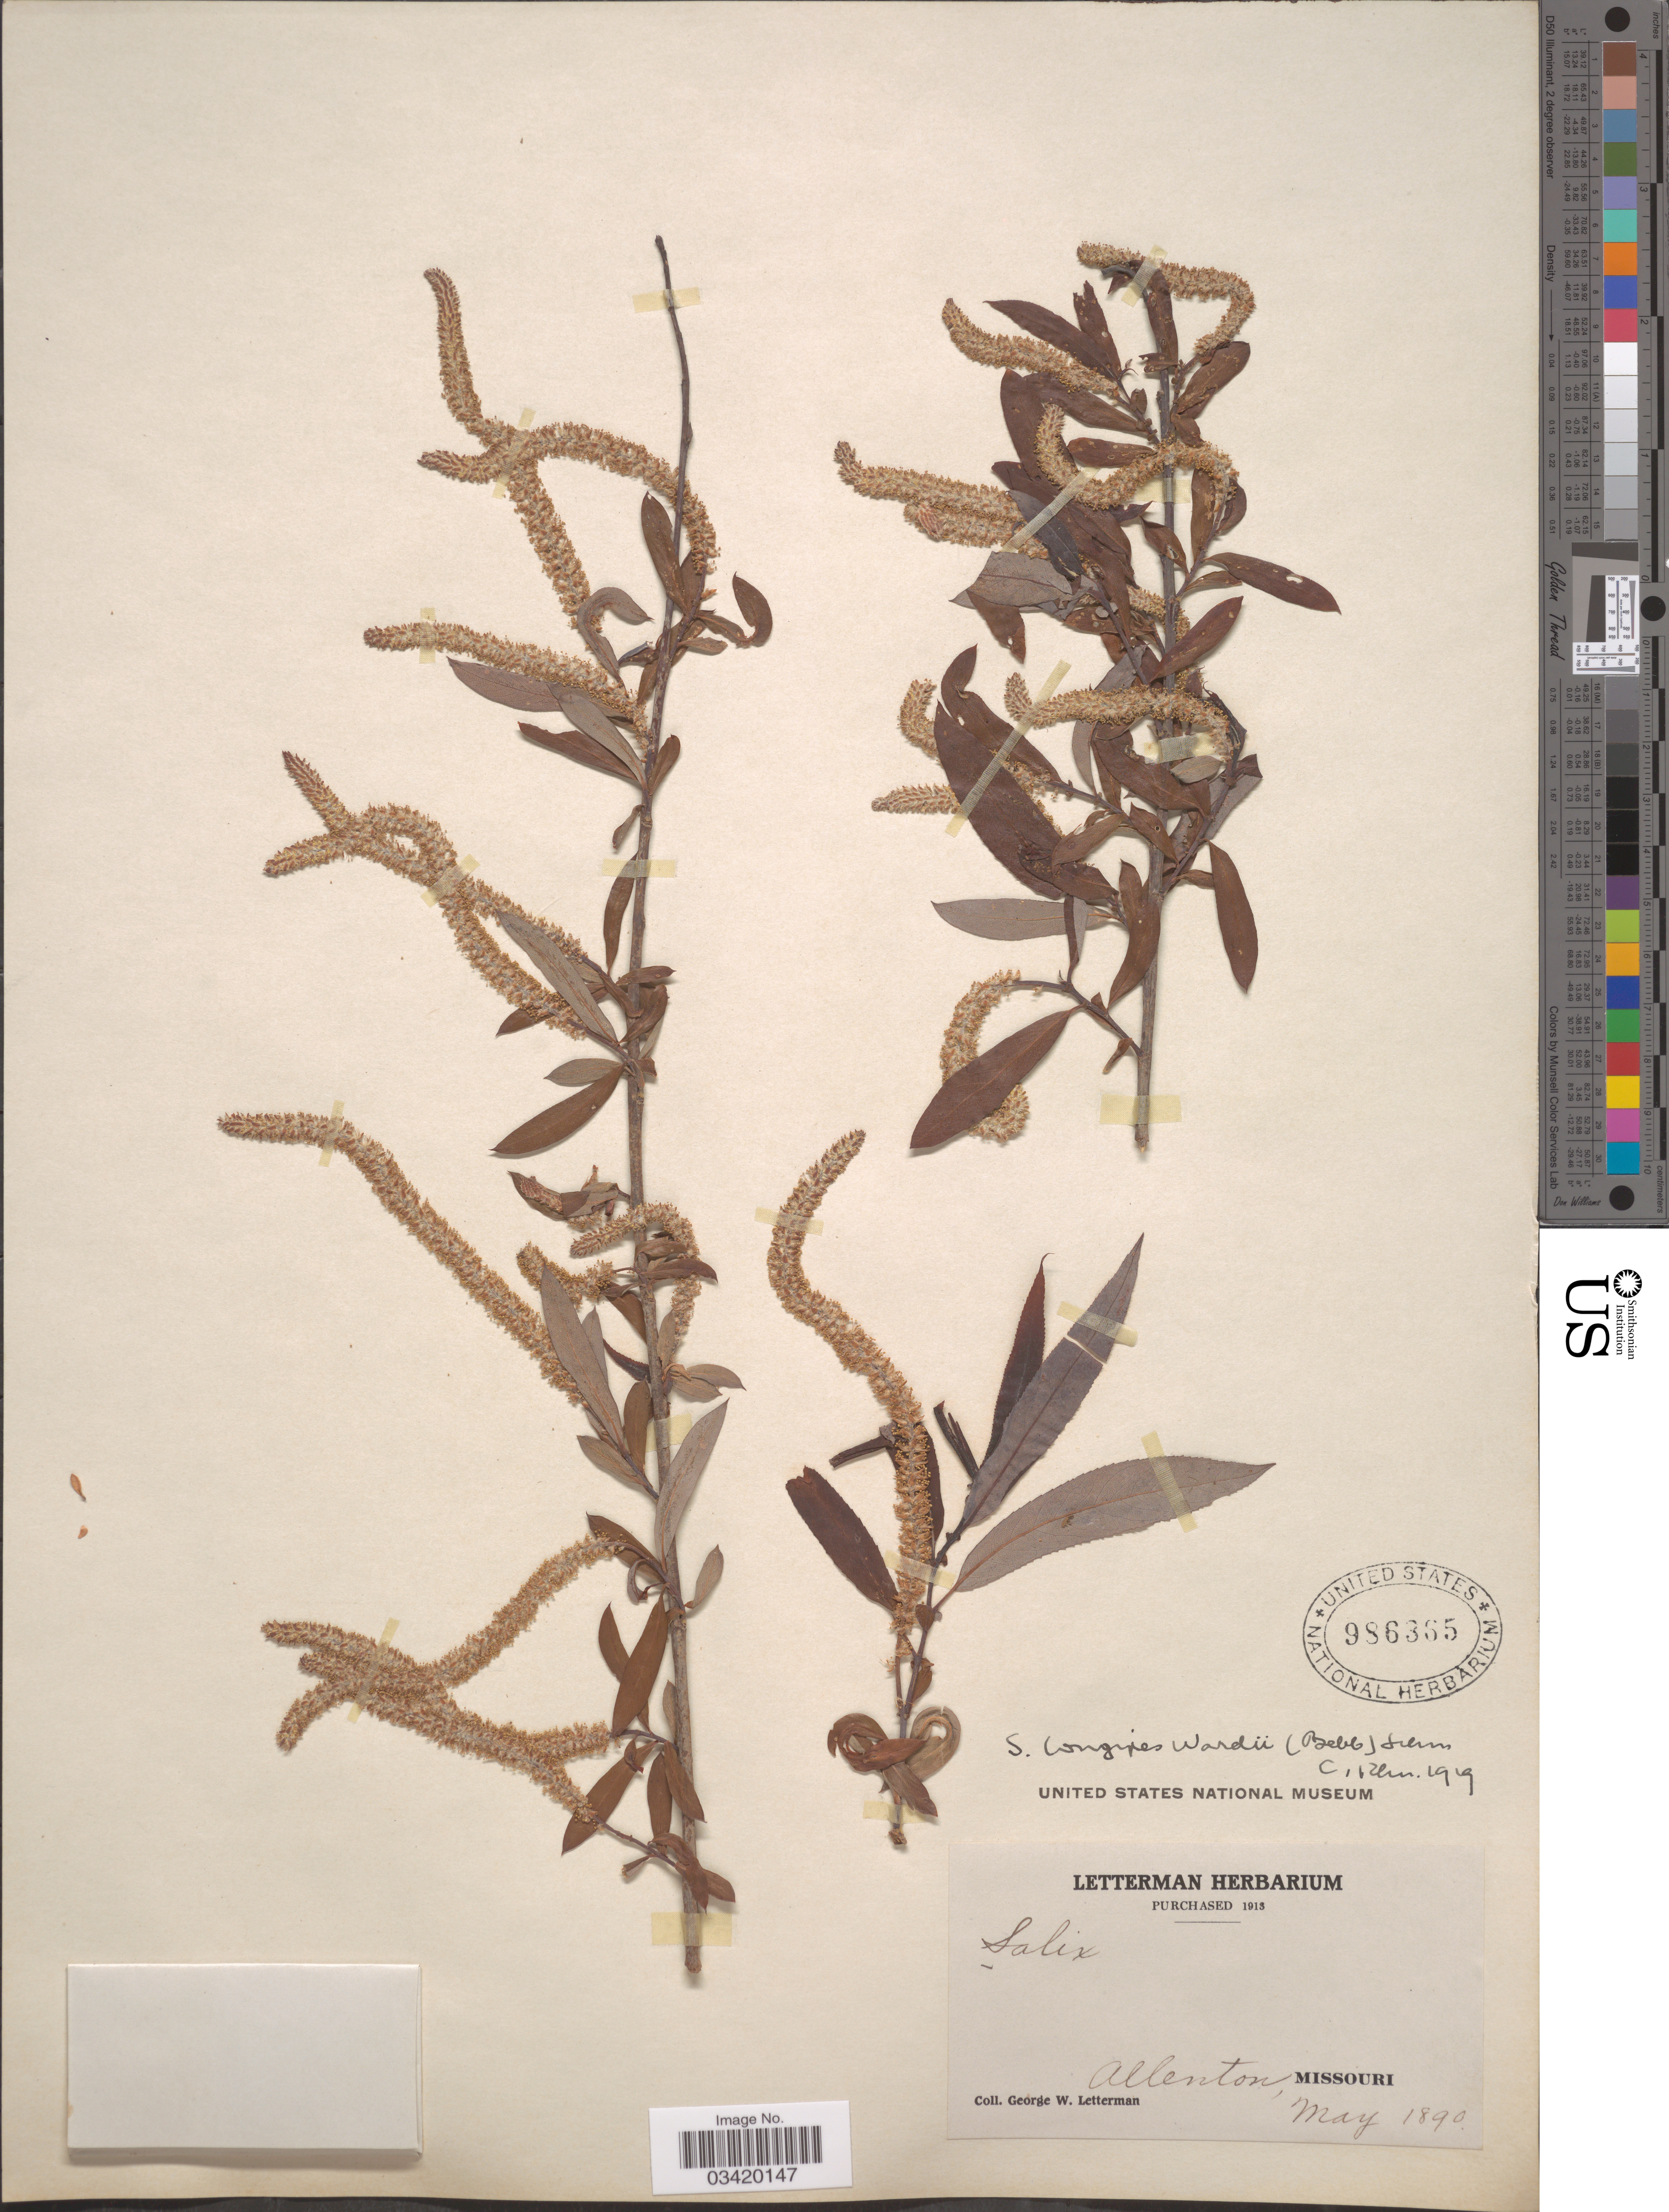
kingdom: Plantae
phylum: Tracheophyta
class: Magnoliopsida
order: Malpighiales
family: Salicaceae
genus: Salix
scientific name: Salix caroliniana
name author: Michx.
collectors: G. W. Letterman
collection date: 1890-05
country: United States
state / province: Missouri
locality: Allenton.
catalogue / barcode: US 986365